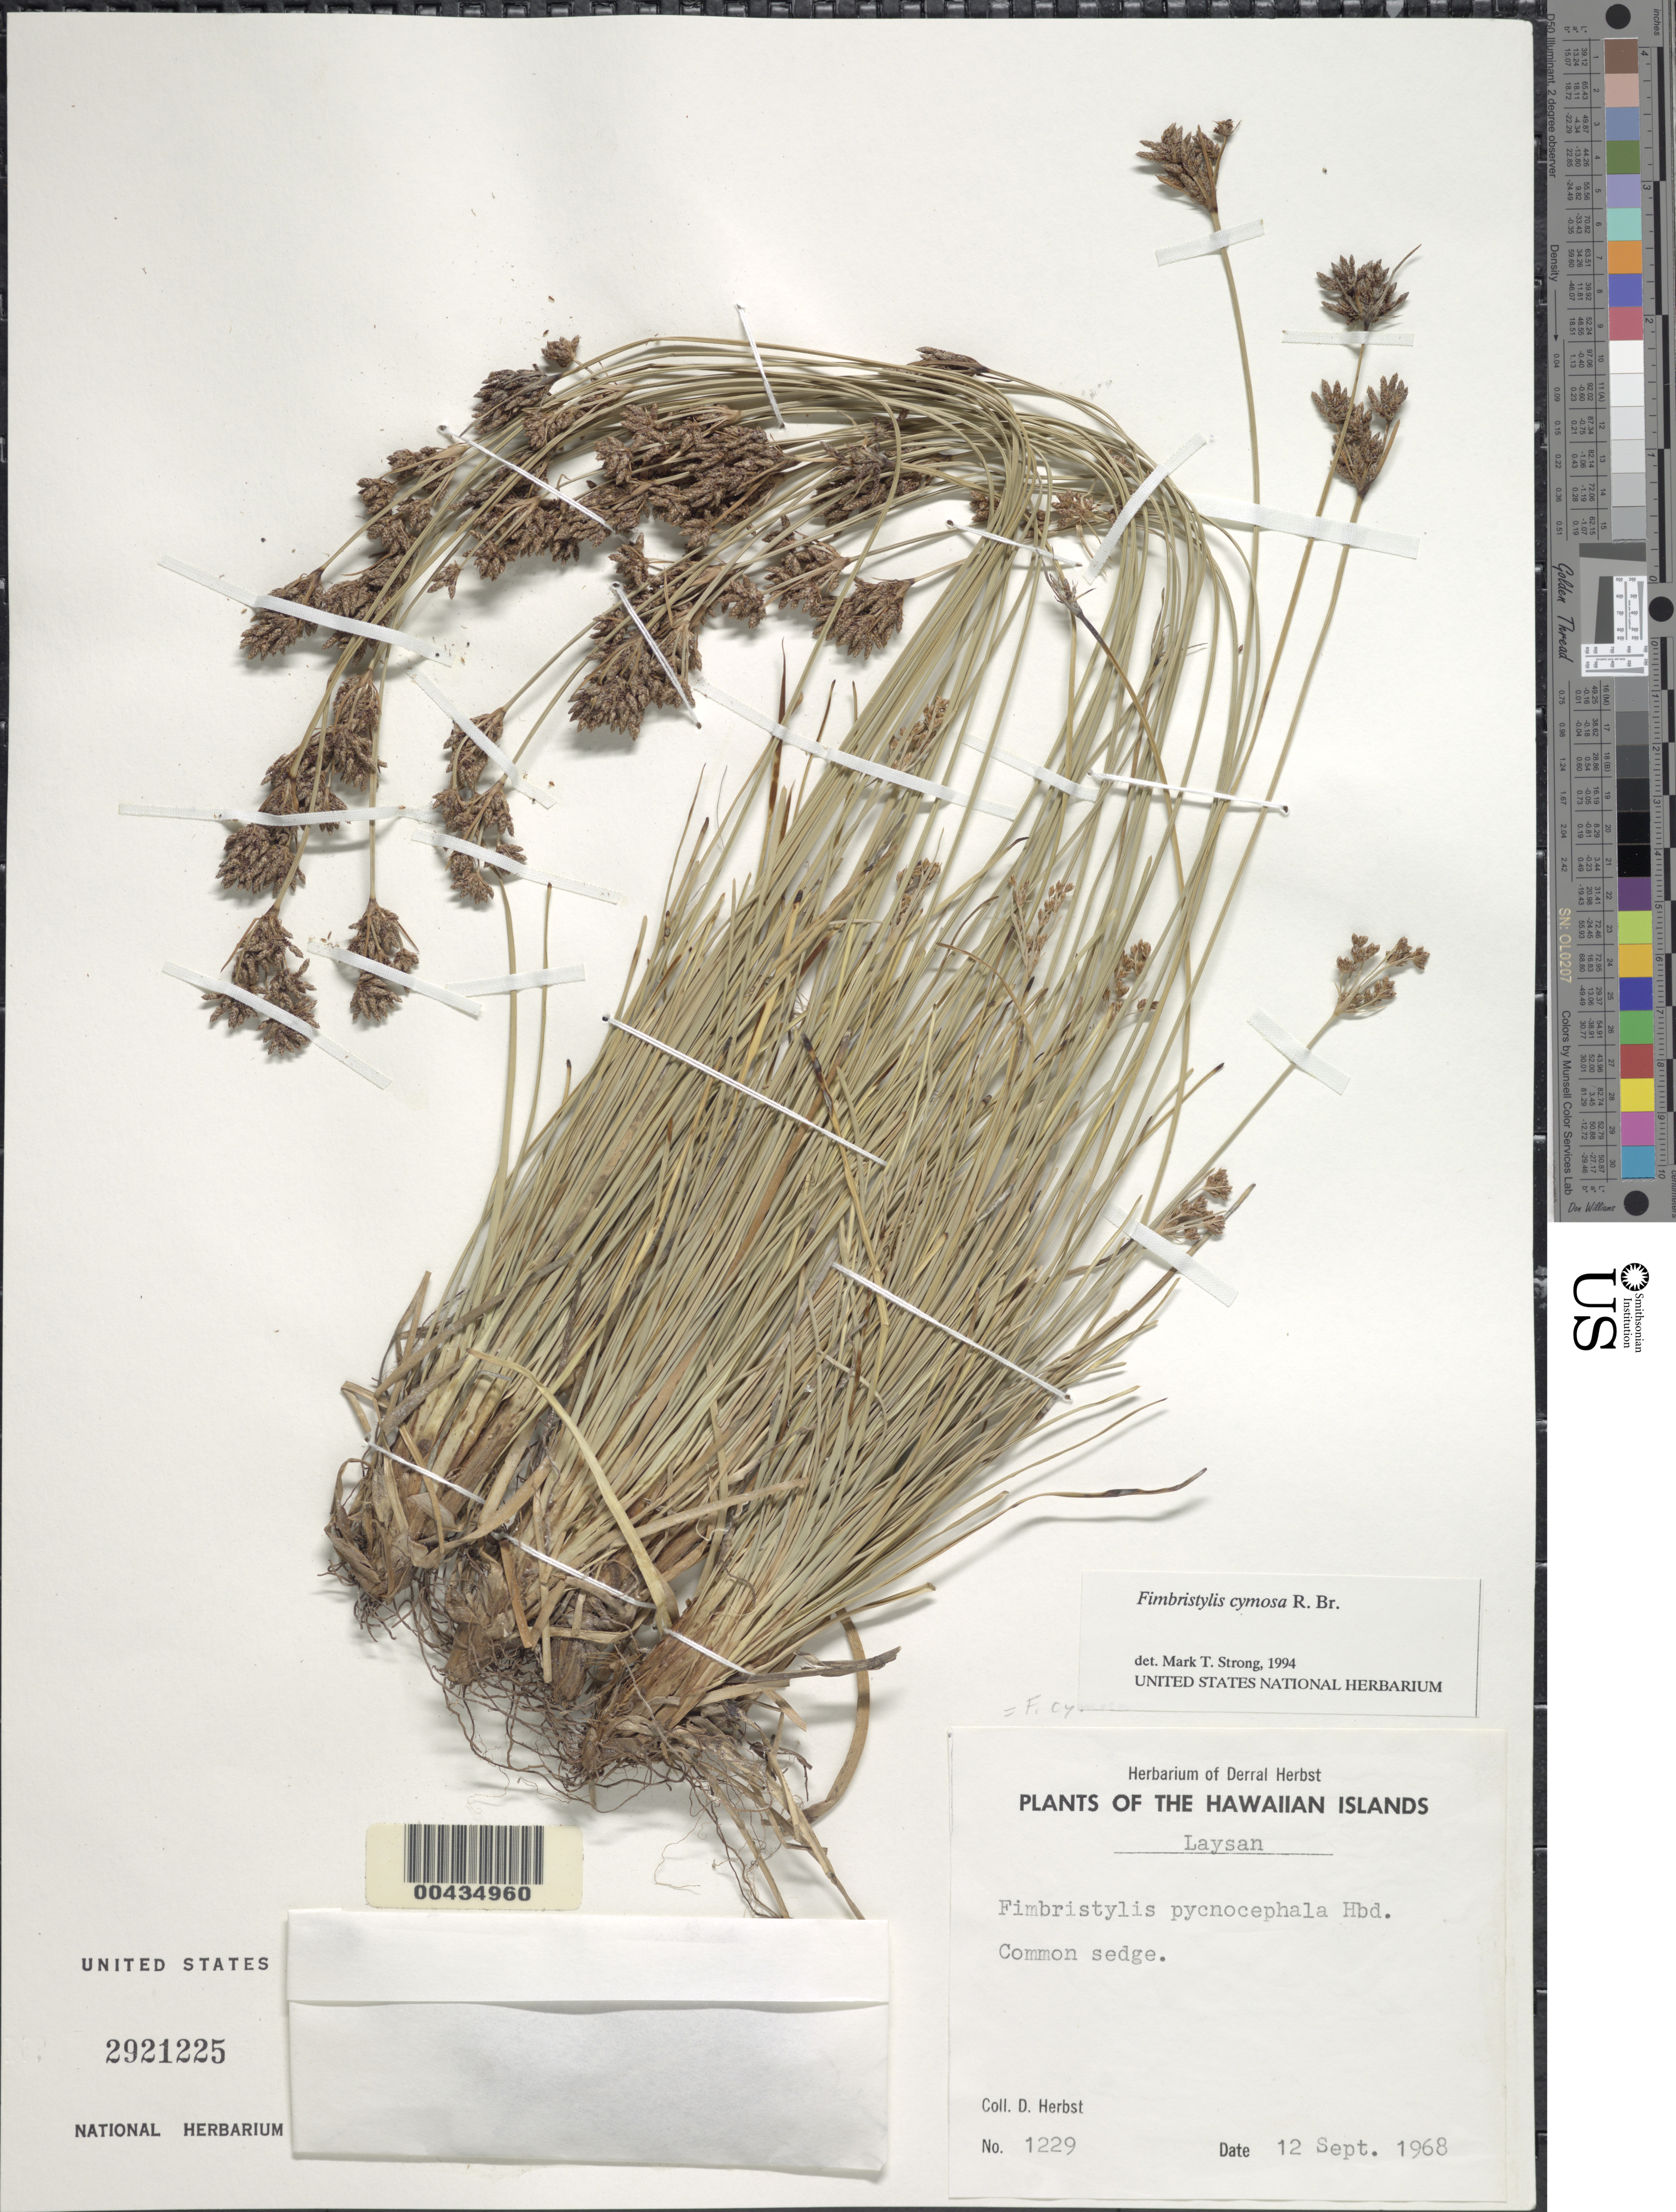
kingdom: Plantae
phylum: Tracheophyta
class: Liliopsida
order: Poales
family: Cyperaceae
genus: Fimbristylis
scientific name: Fimbristylis cymosa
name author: R. Br.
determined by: Strong, M. T., (US), Smithsonian Institution - National Museum of Natural History (UNITED STATES)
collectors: D. R. Herbst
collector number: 1229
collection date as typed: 12 Sep 1968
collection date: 1968-09-12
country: United States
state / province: Hawaii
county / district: Honolulu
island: Laysan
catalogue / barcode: US 2921225